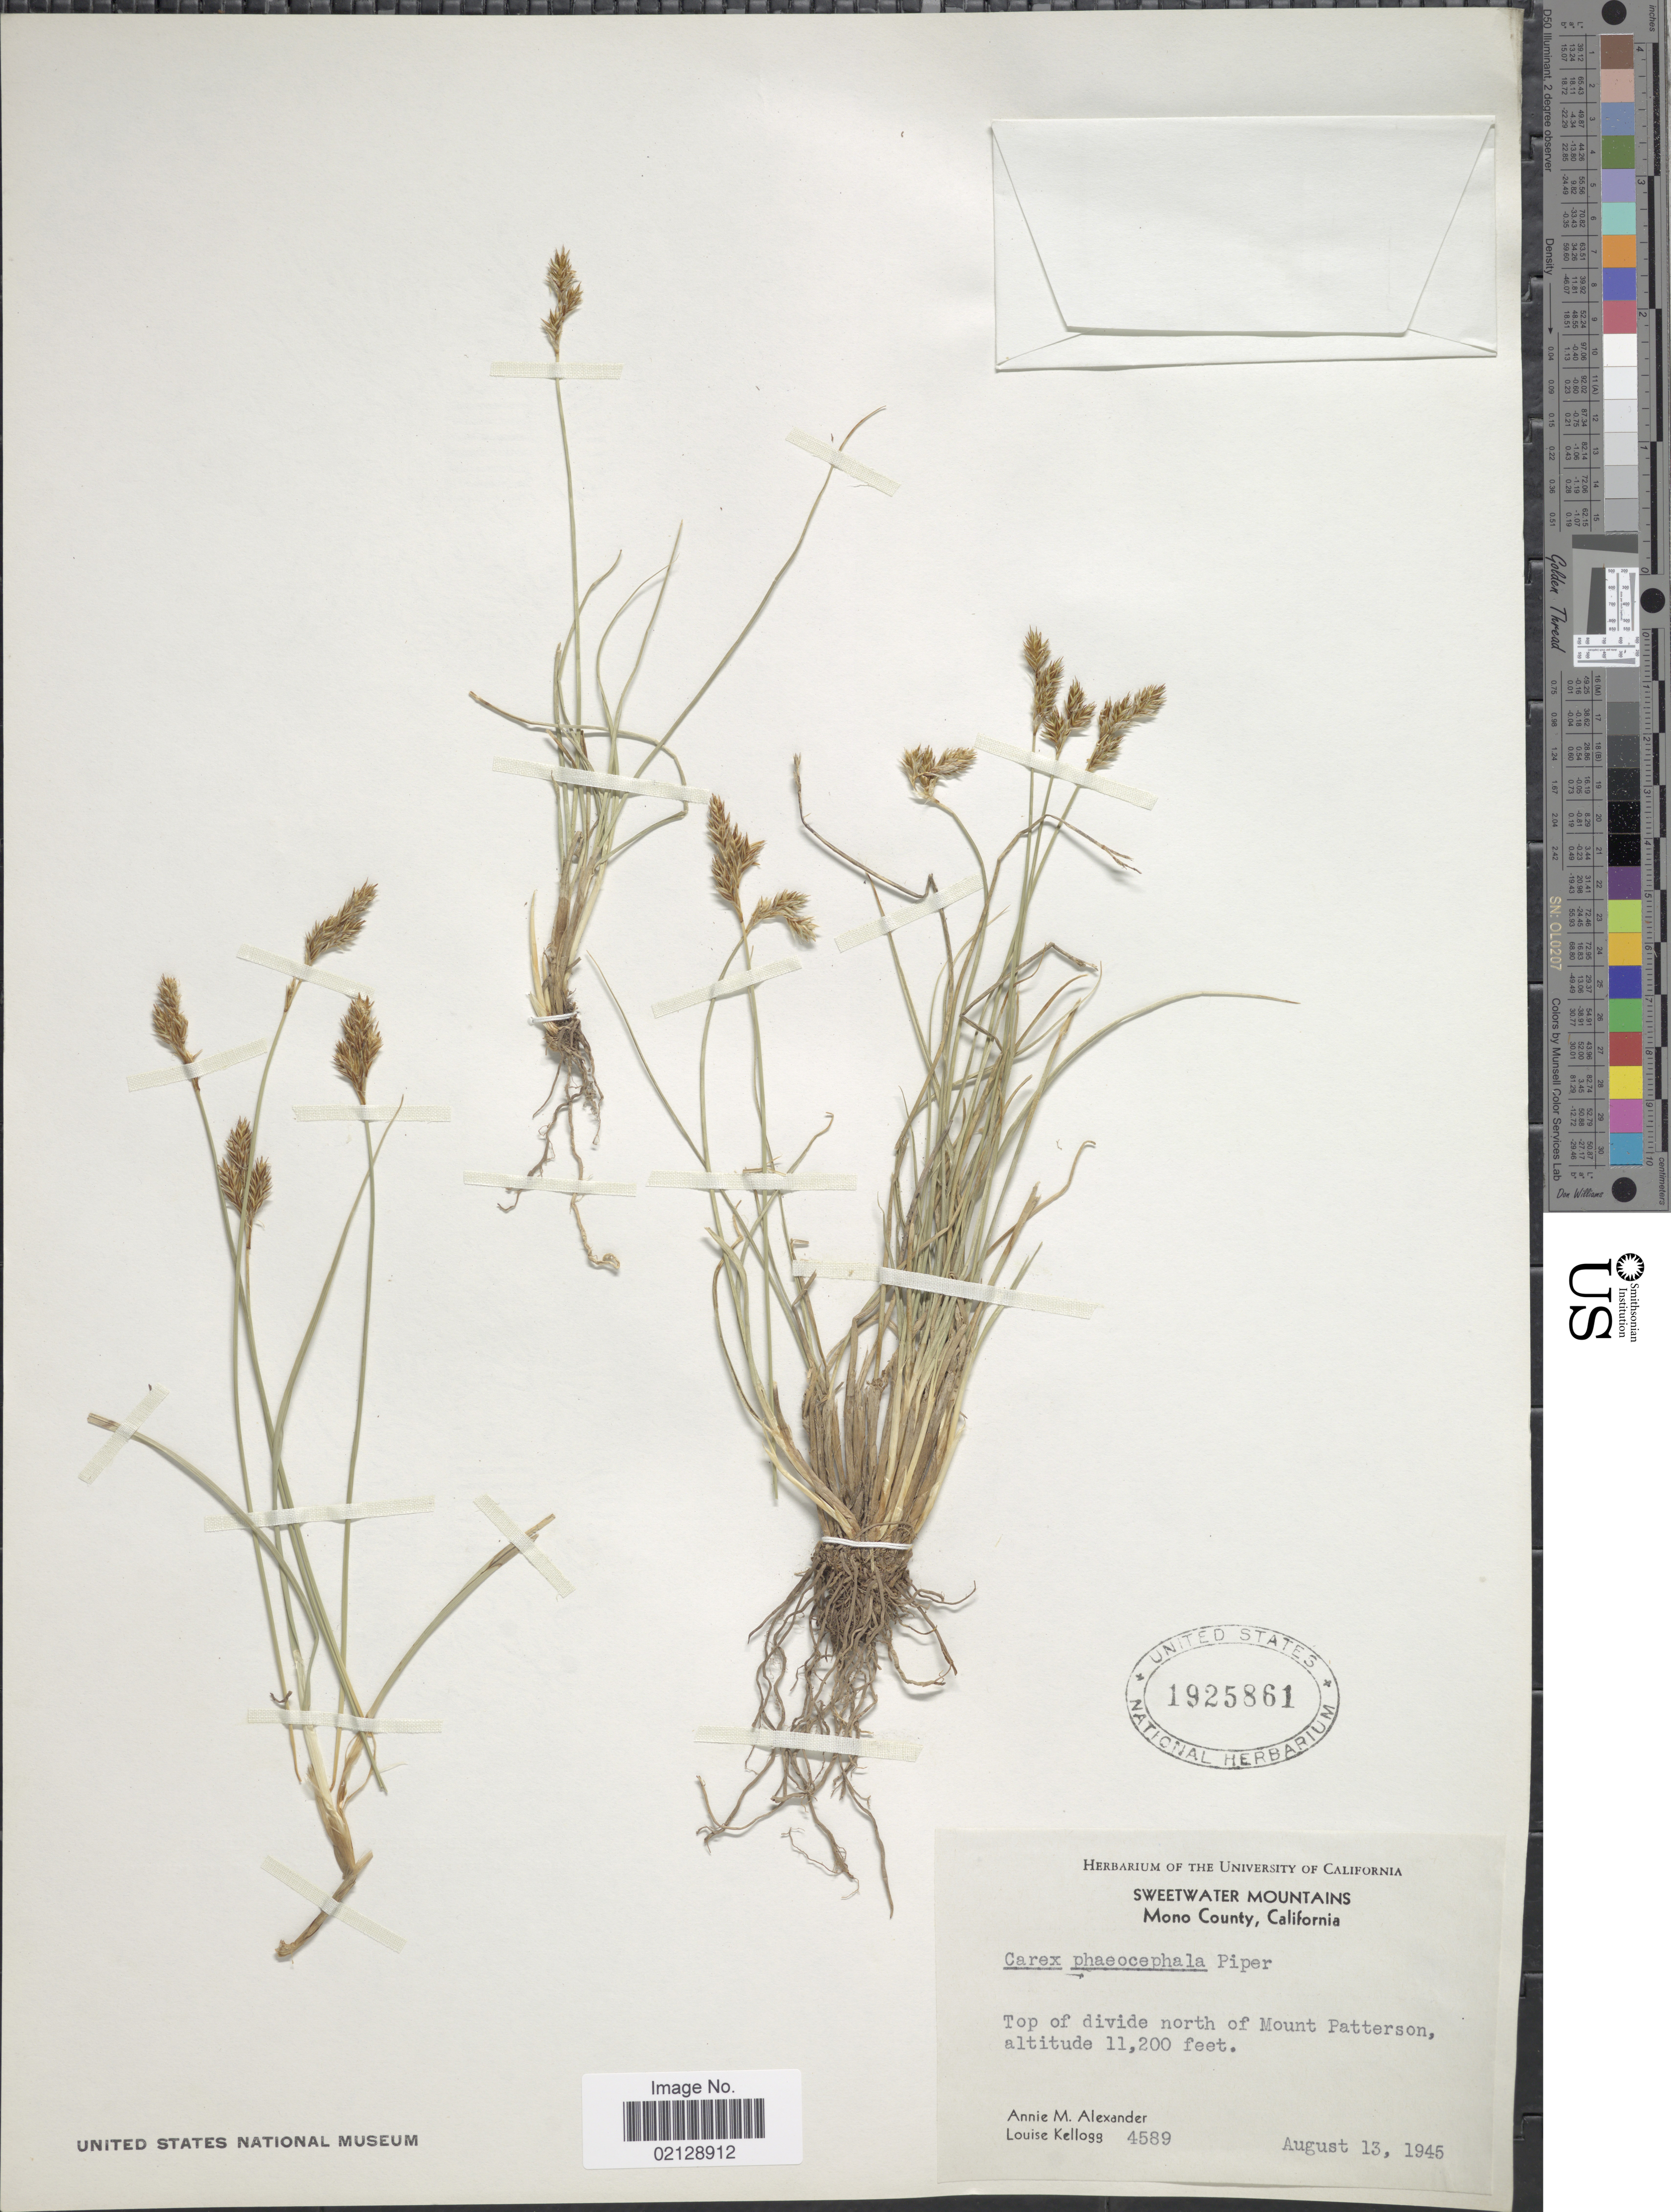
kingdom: Plantae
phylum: Tracheophyta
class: Liliopsida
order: Poales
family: Cyperaceae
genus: Carex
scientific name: Carex phaeocephala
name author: Piper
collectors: A. M. Alexander & L. Kellogg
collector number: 4589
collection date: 1945-08-13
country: United States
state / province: California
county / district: Mono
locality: Sweetwater Mountains, Mono County, California, Top of divide north of Mount Patterson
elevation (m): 3414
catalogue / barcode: US 1925861